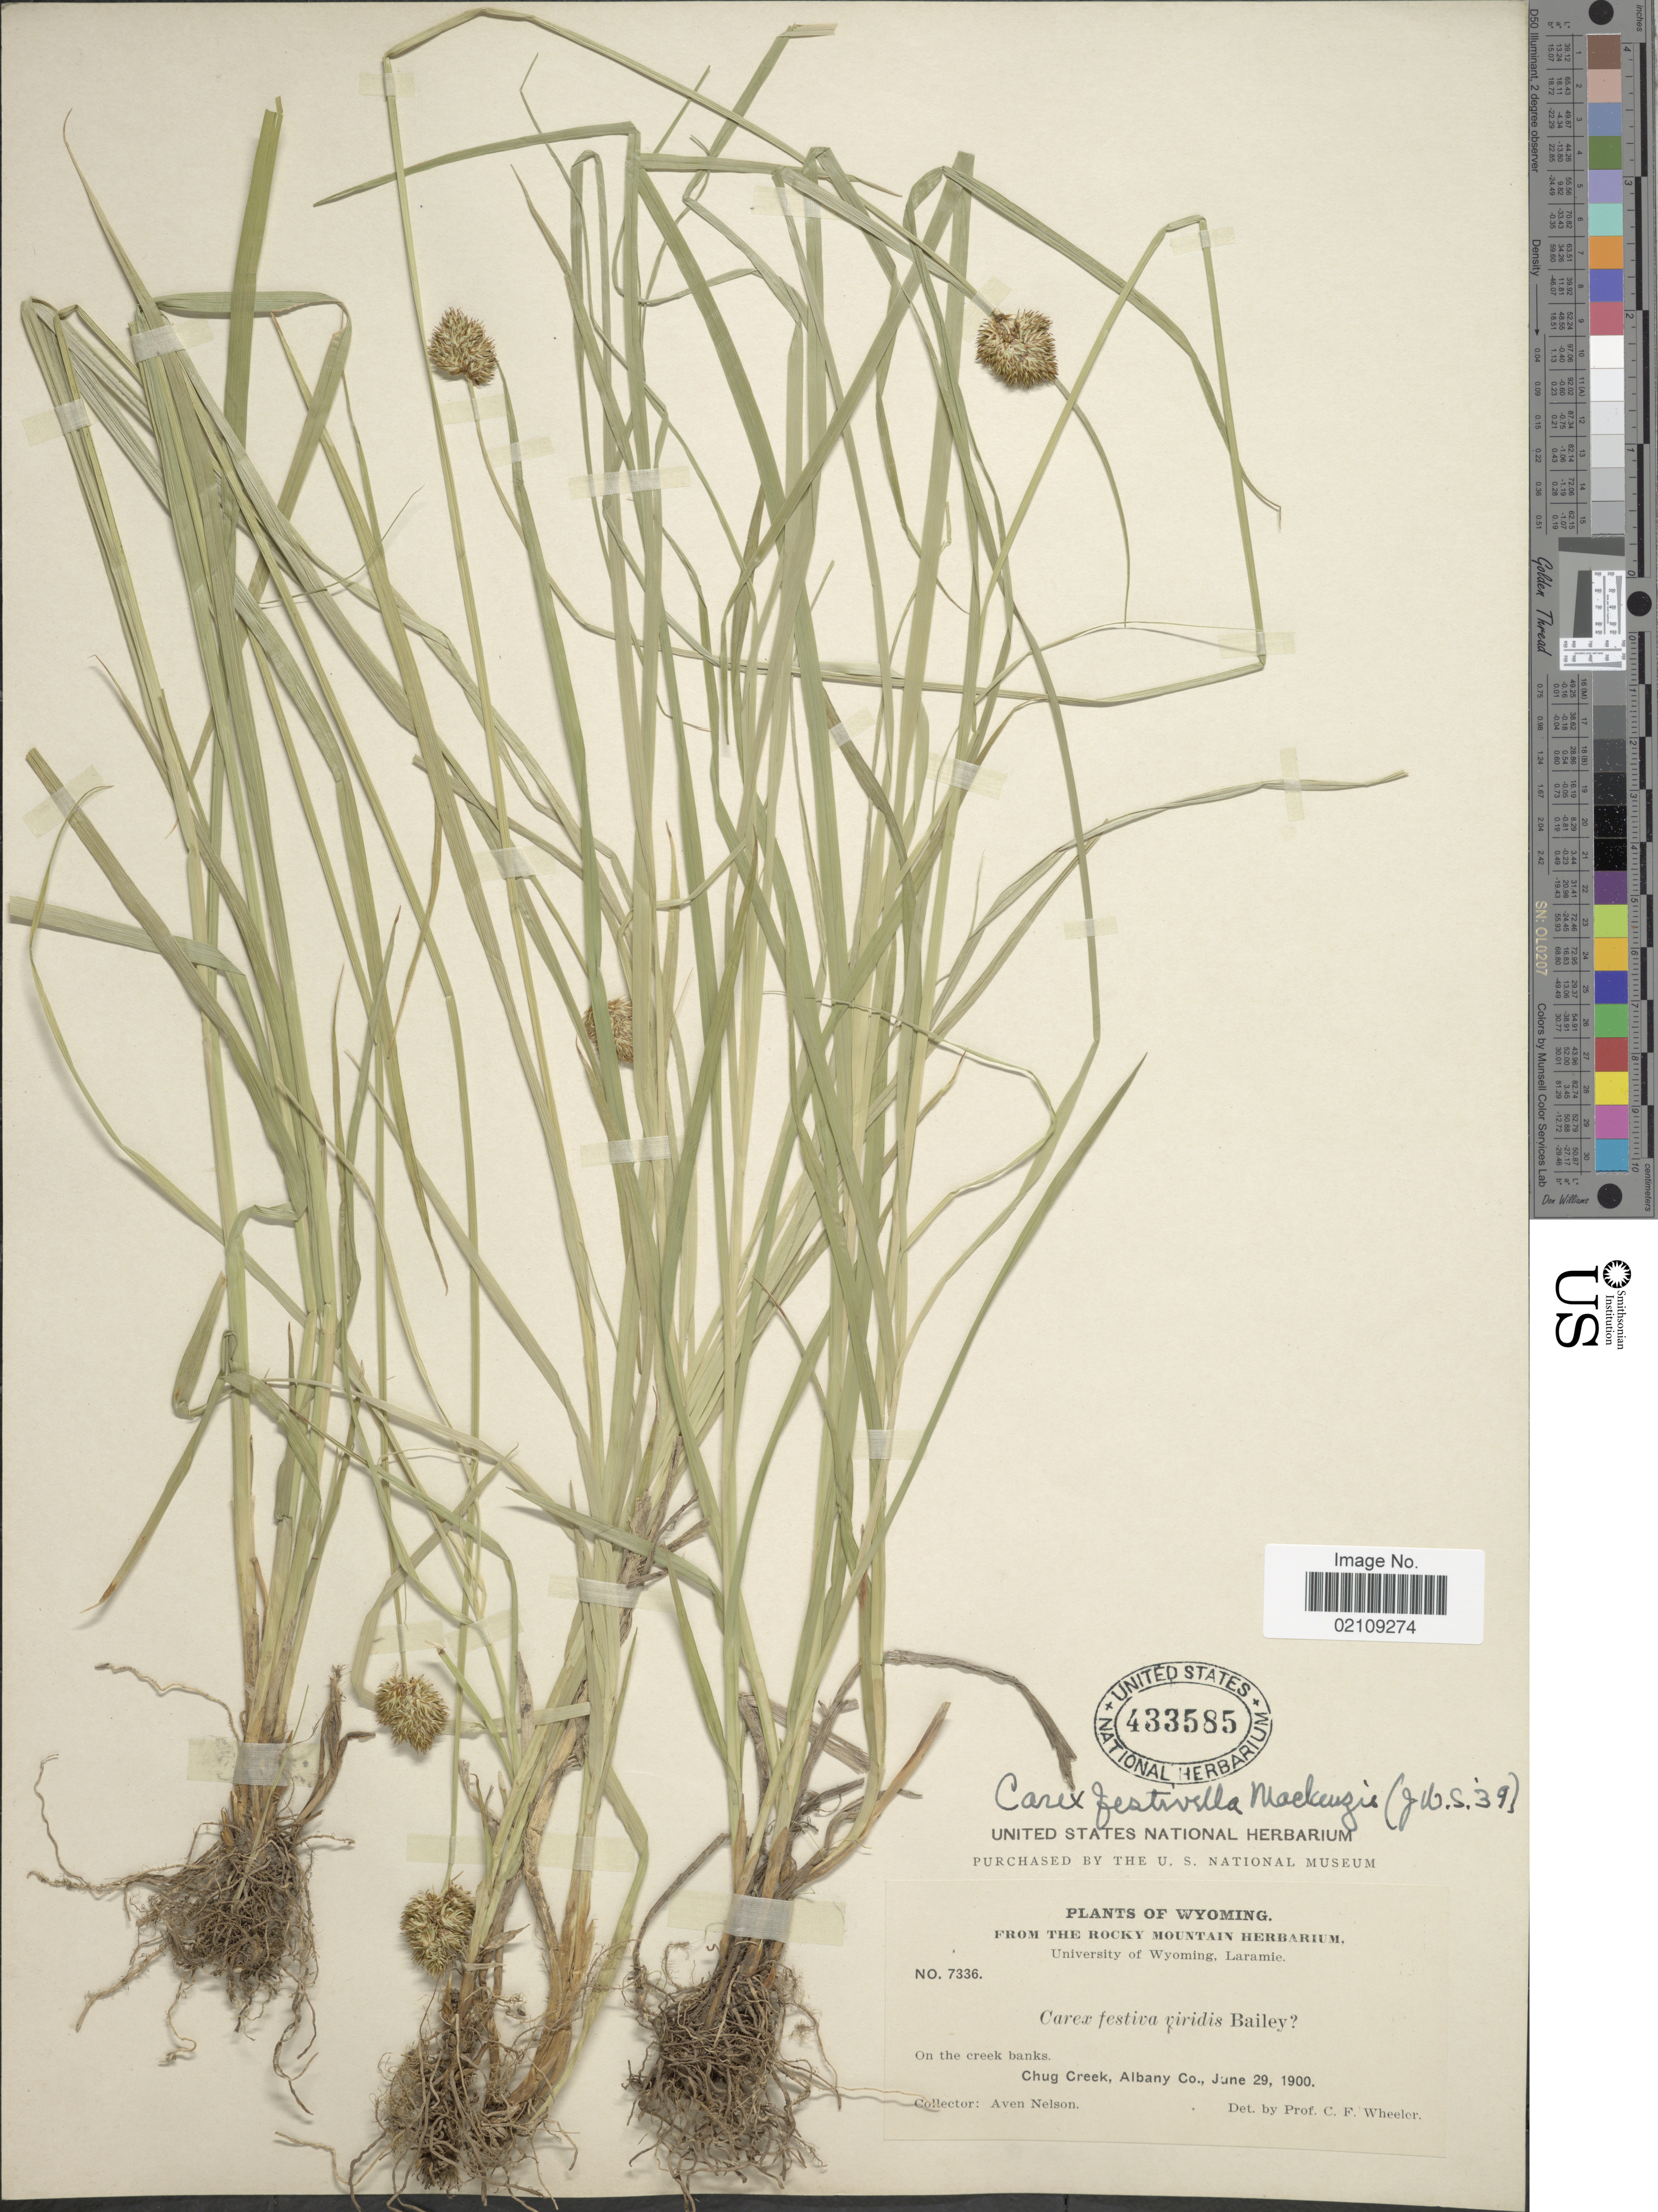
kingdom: Plantae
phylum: Tracheophyta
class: Liliopsida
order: Poales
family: Cyperaceae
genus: Carex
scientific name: Carex microptera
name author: Mack.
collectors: A. Nelson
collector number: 7336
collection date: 1900-06-29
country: United States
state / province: Wyoming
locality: On the creek banks. Chug Creek, Albany Co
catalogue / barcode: US 433585